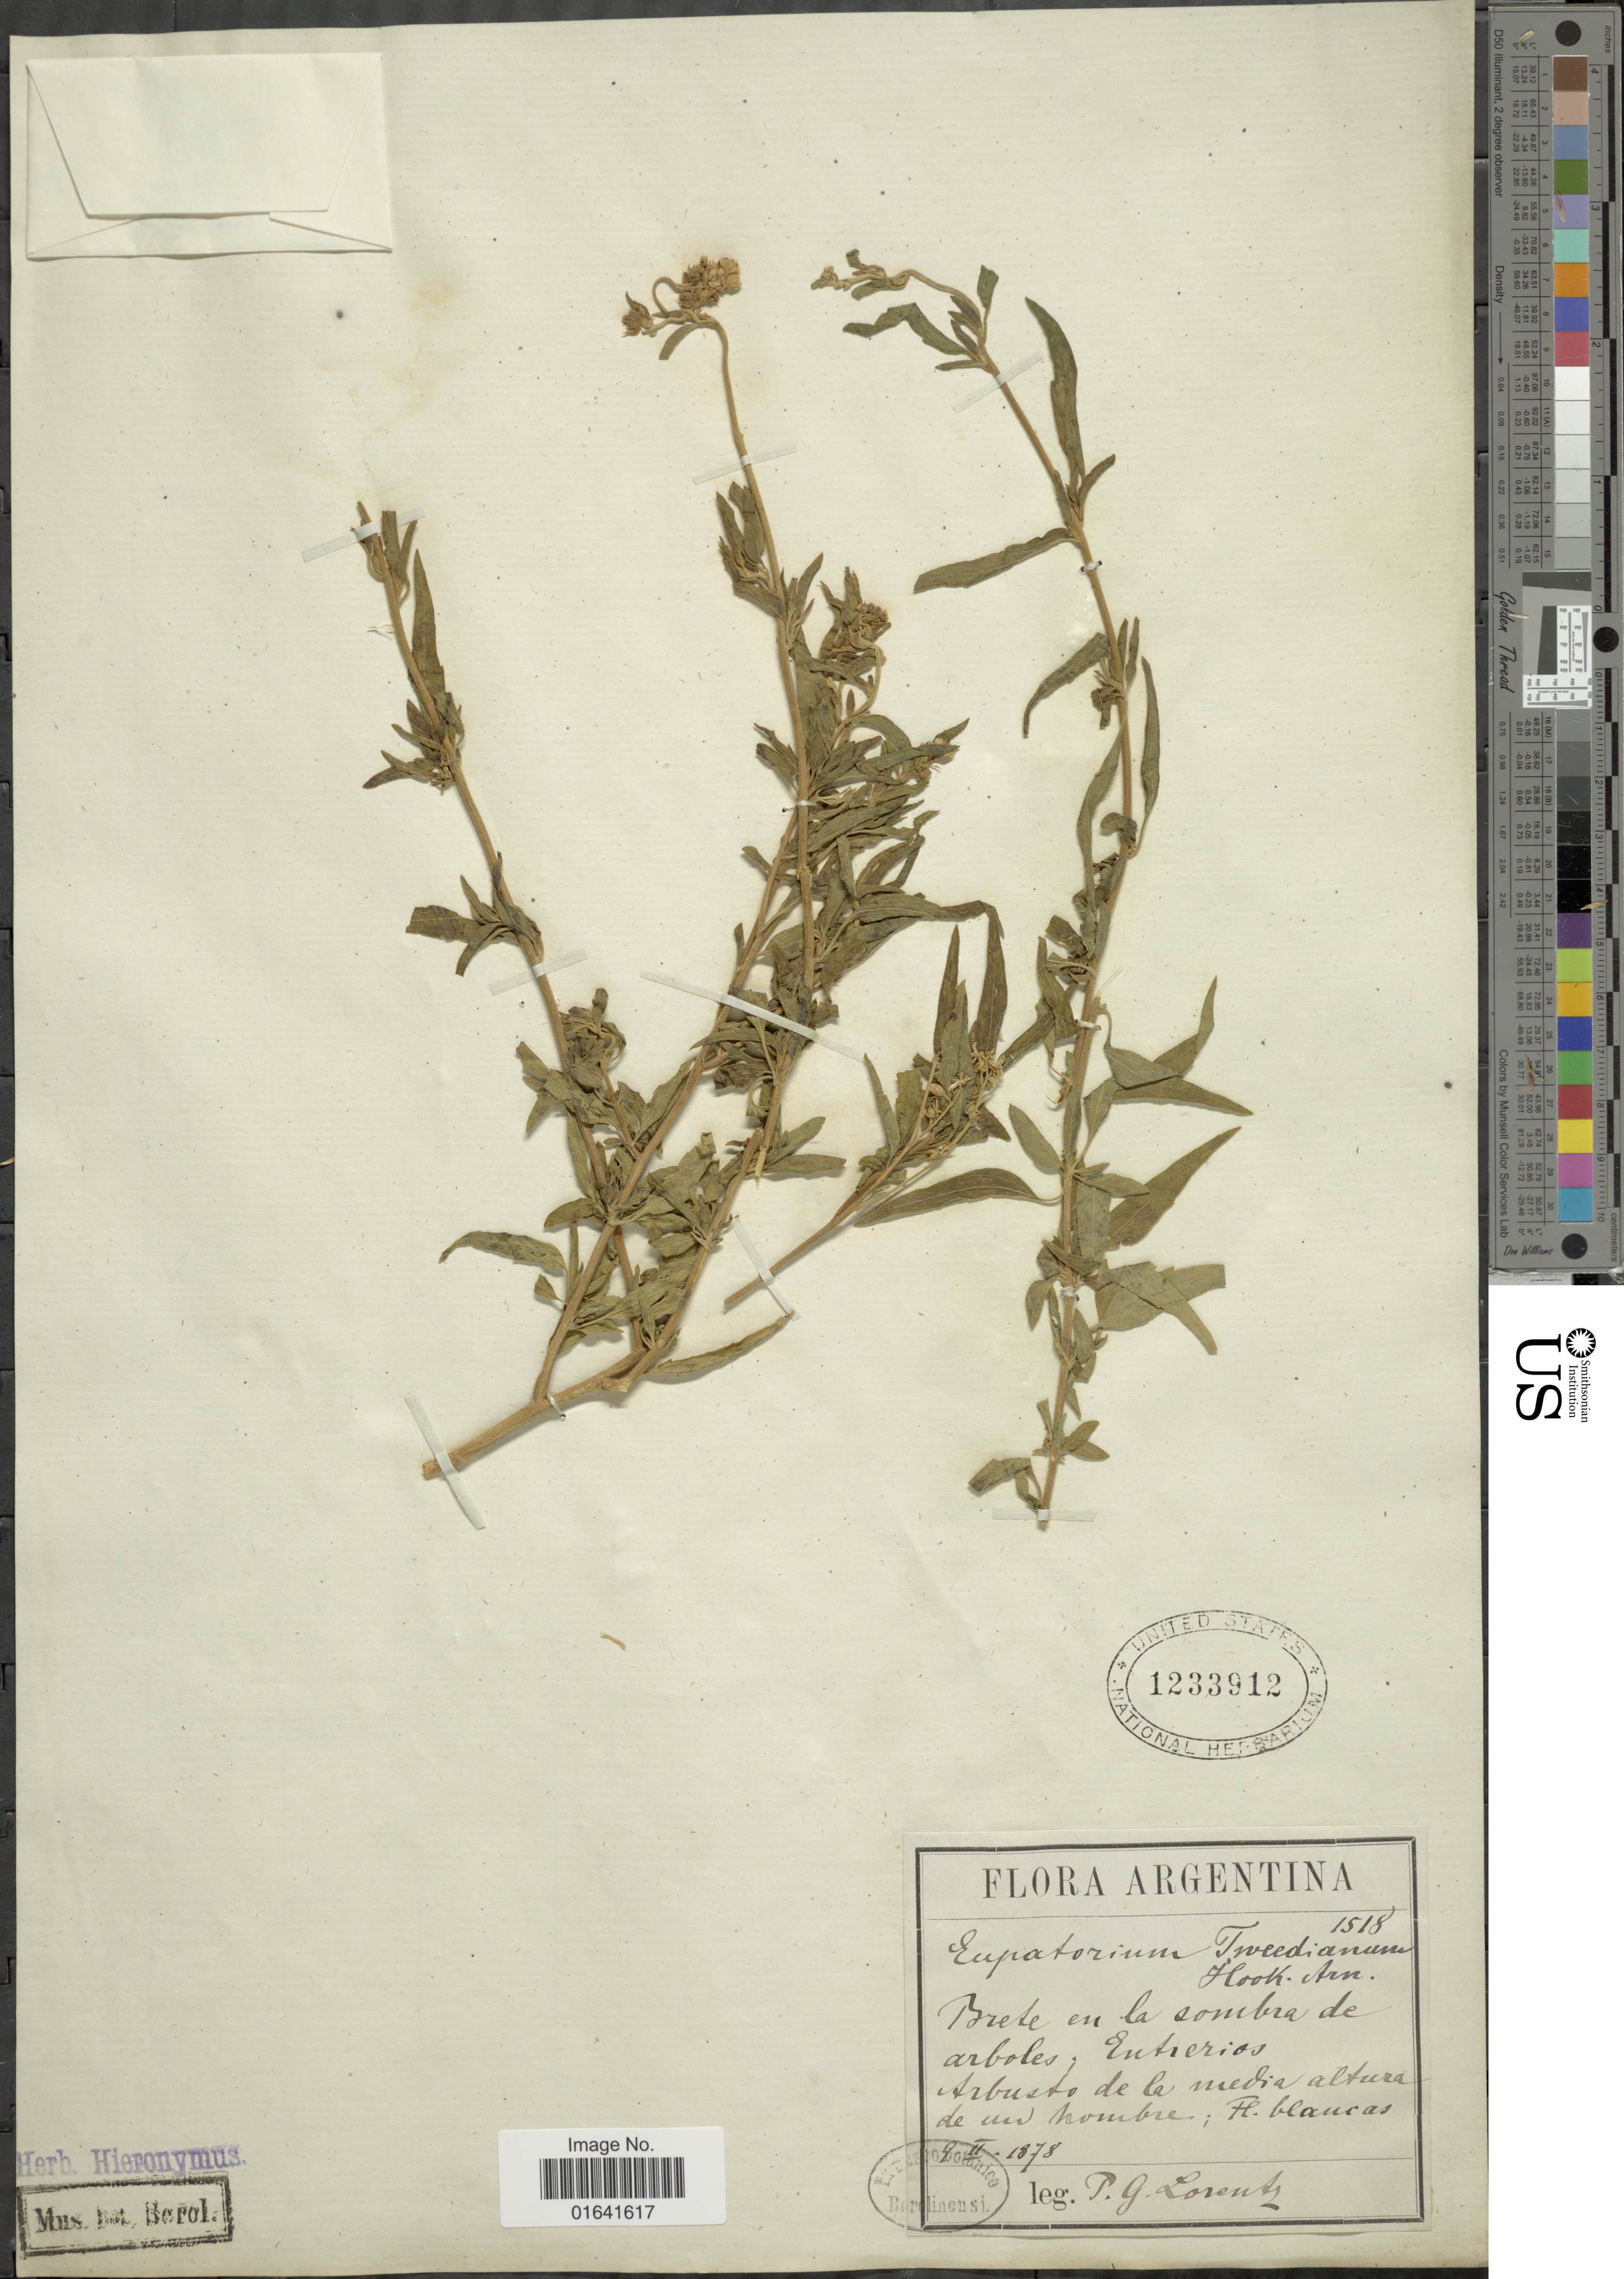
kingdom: Plantae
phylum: Tracheophyta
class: Magnoliopsida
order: Asterales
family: Asteraceae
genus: Hatschbachiella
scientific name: Hatschbachiella tweedieana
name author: (Hook. & Arn.) R.M. King & H. Rob.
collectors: P. G. Lorentz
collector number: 1518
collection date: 1878-02-09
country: Argentina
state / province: Entre Rios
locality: Brete en la sombra de arboles; Entrerios. Arbusto de la media altura de un hombre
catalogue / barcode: US 1233912